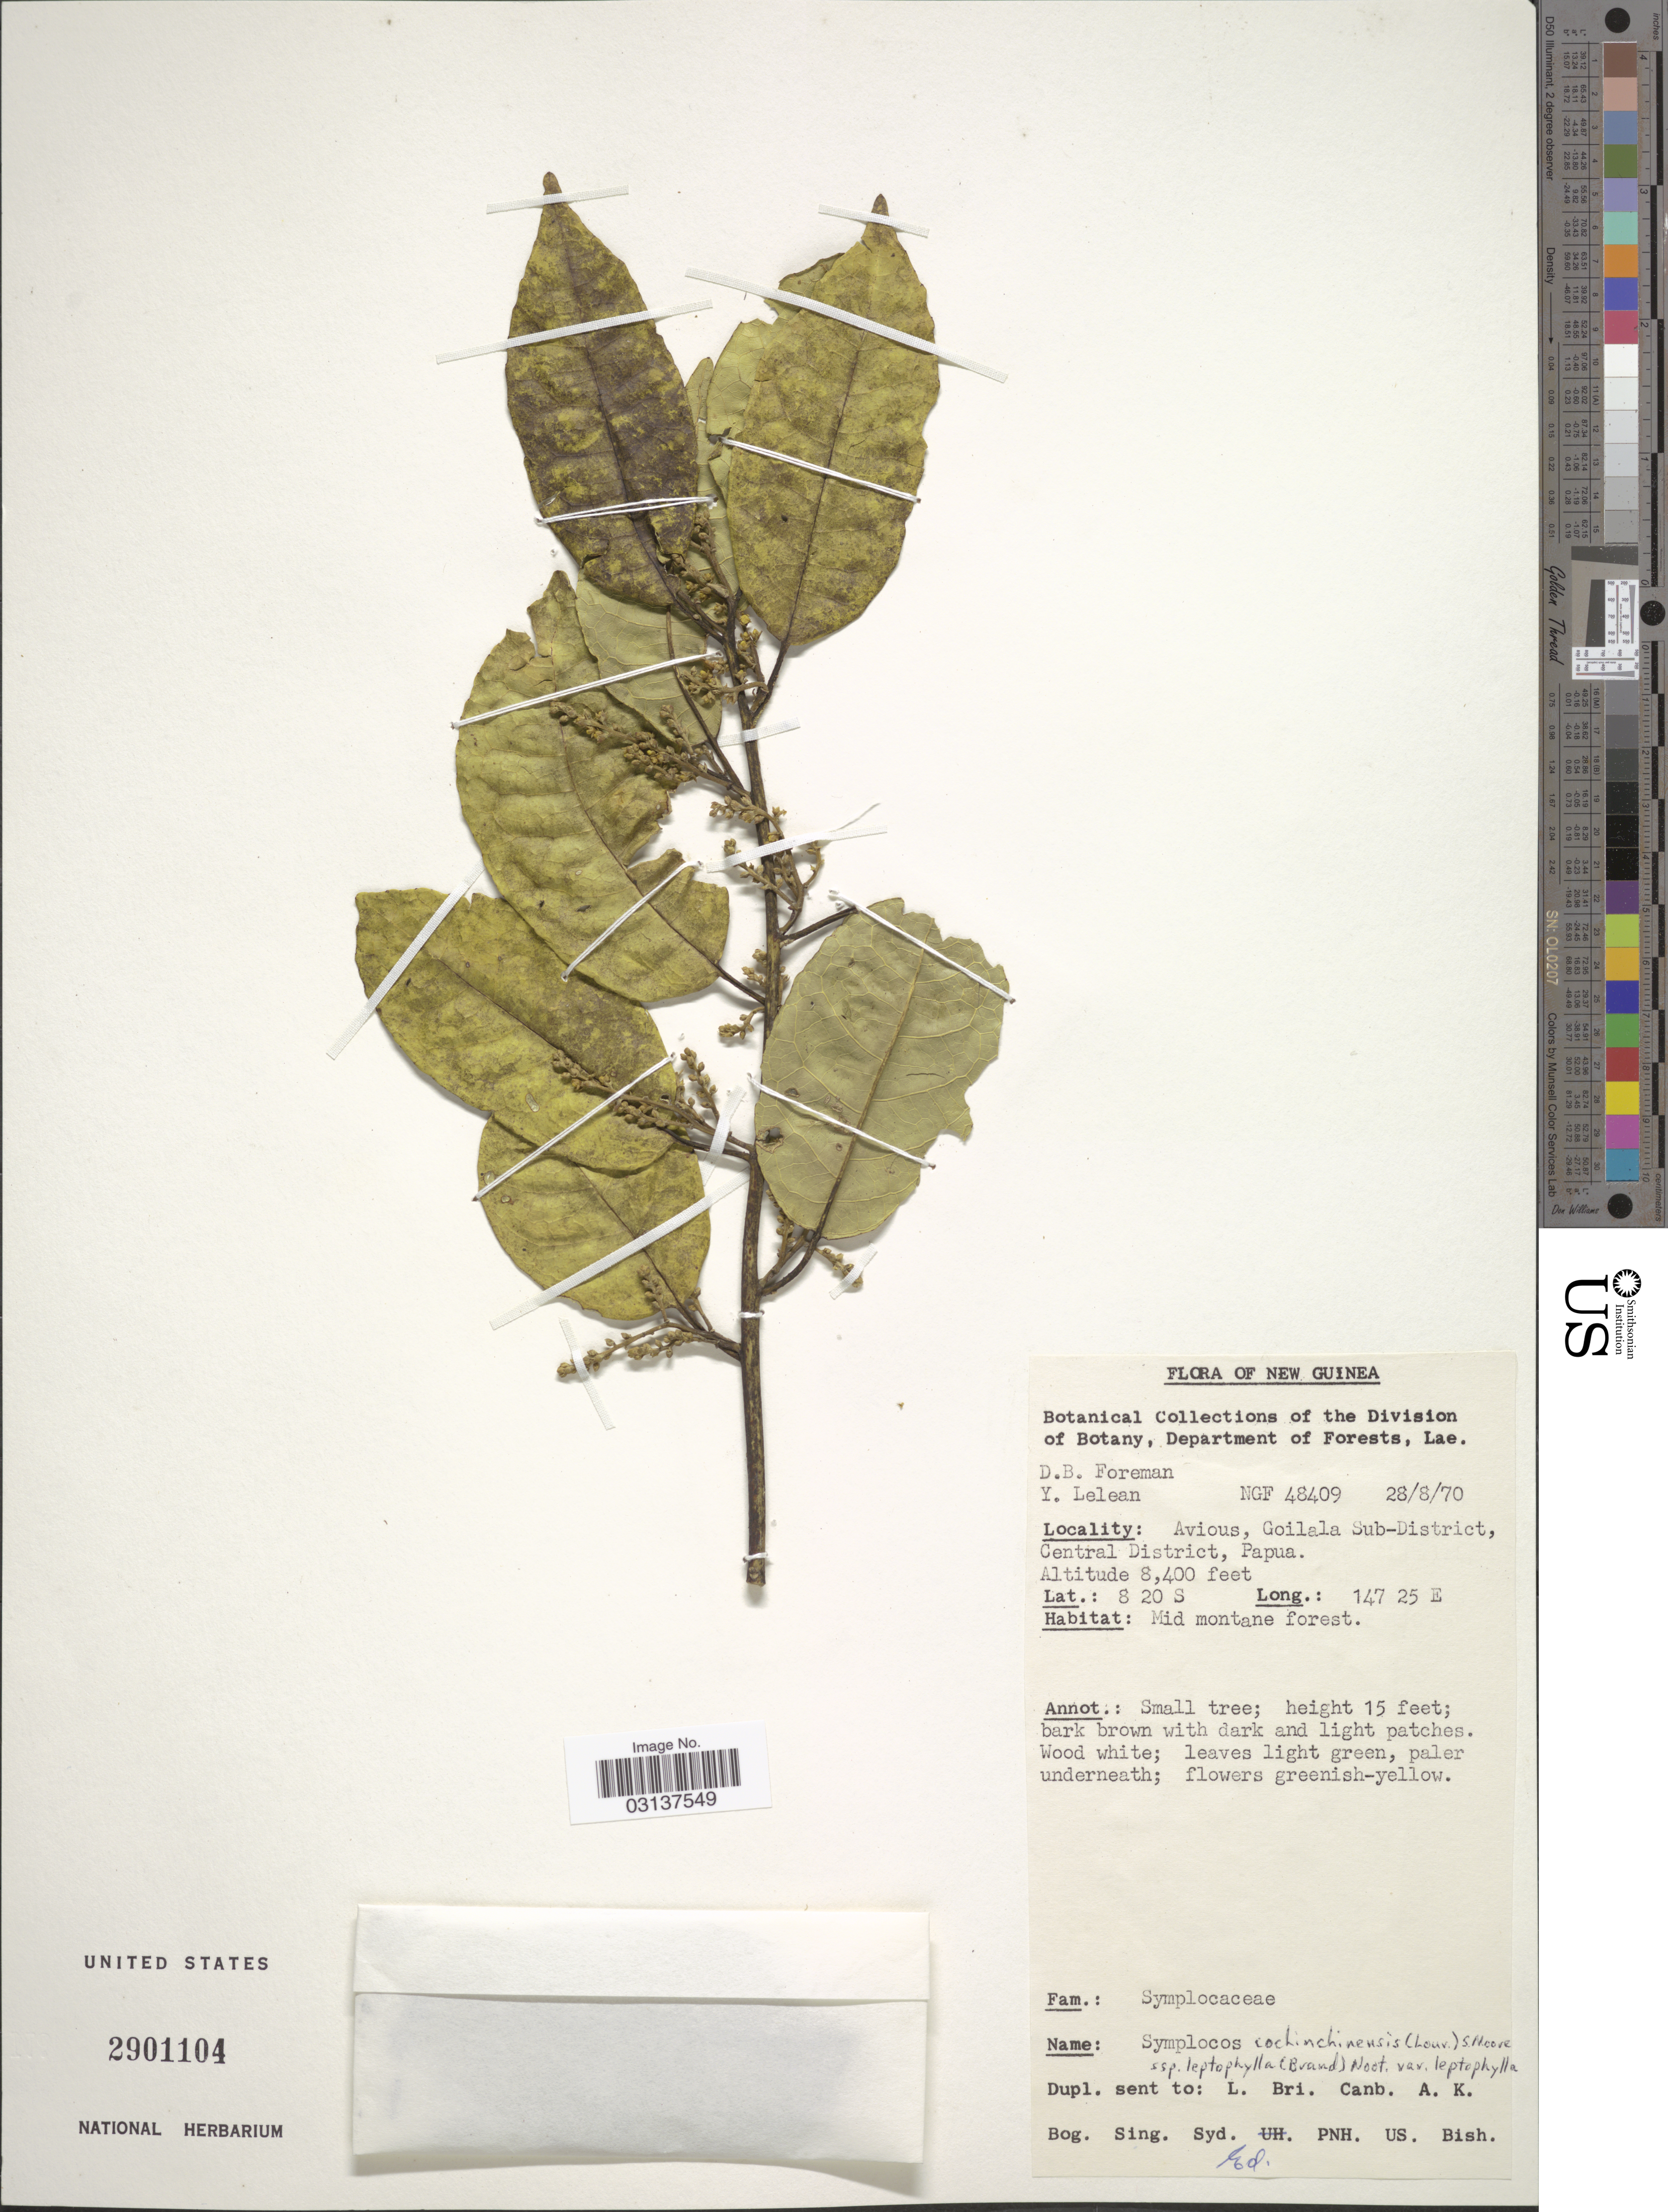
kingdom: Plantae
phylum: Tracheophyta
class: Magnoliopsida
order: Ericales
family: Symplocaceae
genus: Symplocos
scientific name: Symplocos cochinchinensis var. leptophylla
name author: (Brand) Noot.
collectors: D. Foreman & Y. Lelean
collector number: NGF 48409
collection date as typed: Transcribed d/m/y: 28/8/70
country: Papua New Guinea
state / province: Central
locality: Avious, Goilala Sub-District, Central District, Papua.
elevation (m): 2560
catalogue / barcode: US 2901104